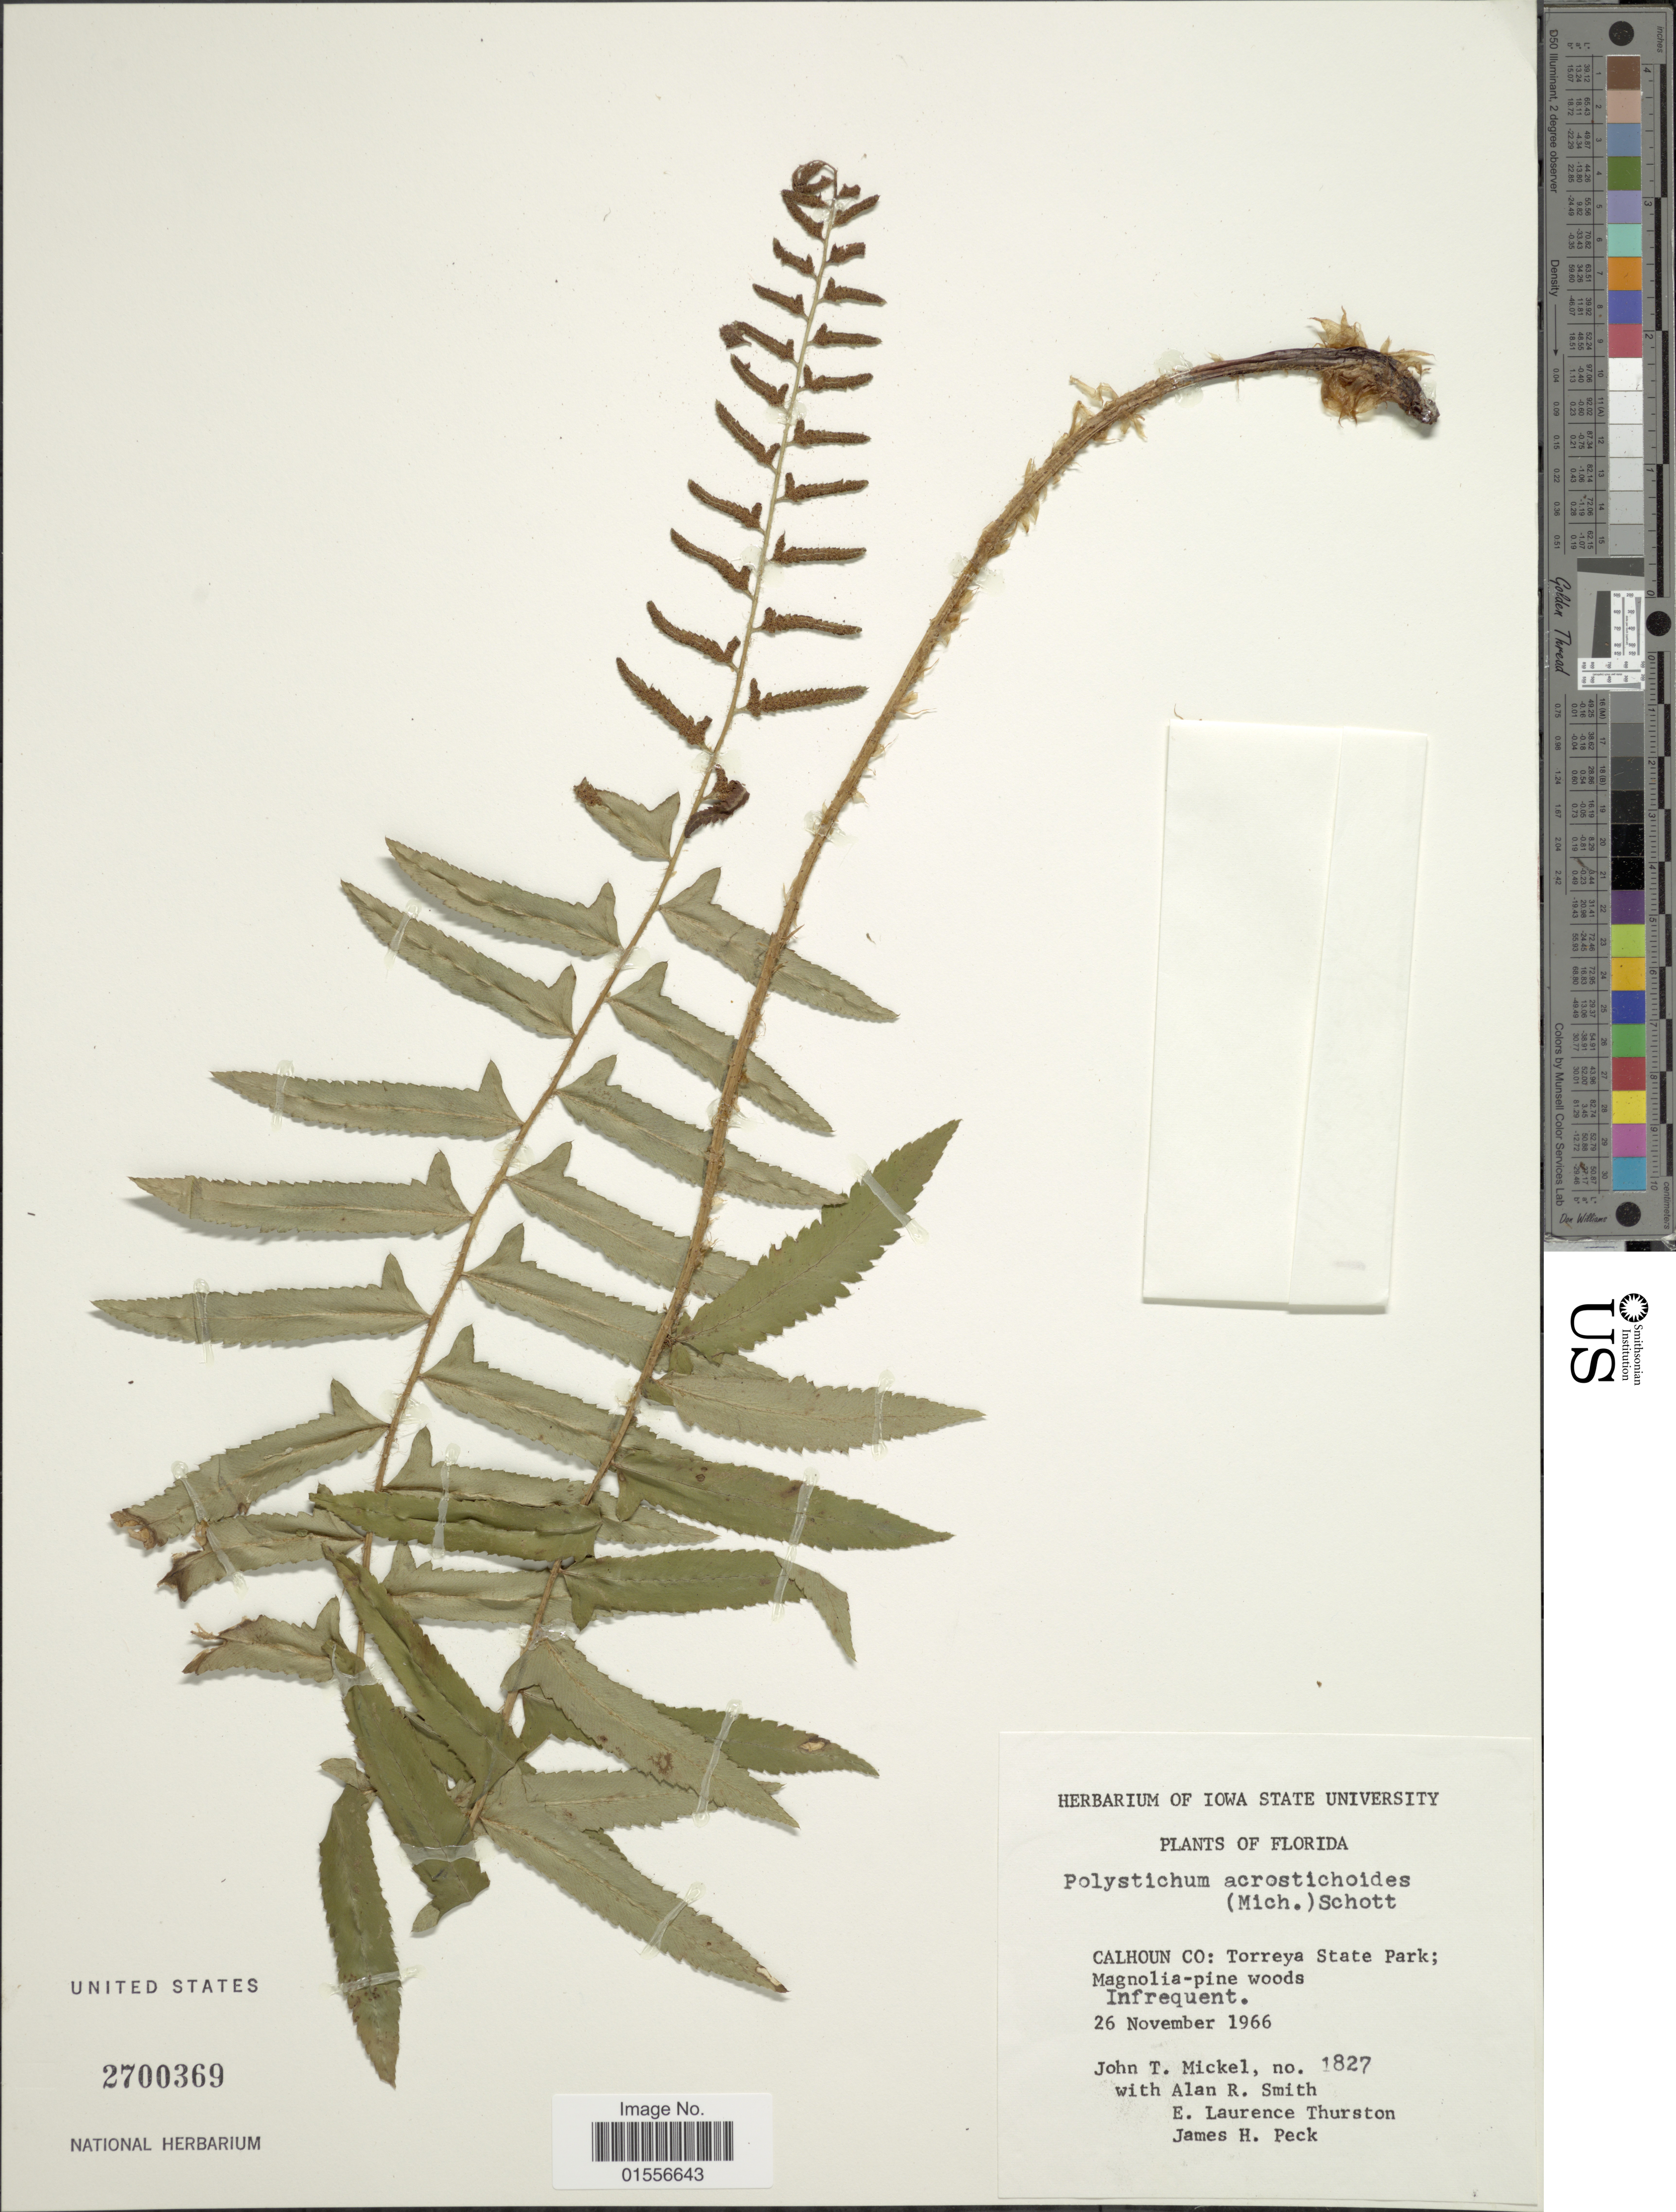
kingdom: Plantae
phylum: Tracheophyta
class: Polypodiopsida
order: Polypodiales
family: Dryopteridaceae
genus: Polystichum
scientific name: Polystichum acrostichoides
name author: (Michx.) Schott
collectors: J. T. Mickel, A. R. Smith, E. Thurston & J. H. Peck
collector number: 1827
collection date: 1966-11-26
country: United States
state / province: Florida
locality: Calhoun Co: Torreya State Park; Magnolia-pine woods.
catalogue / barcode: US 2700369